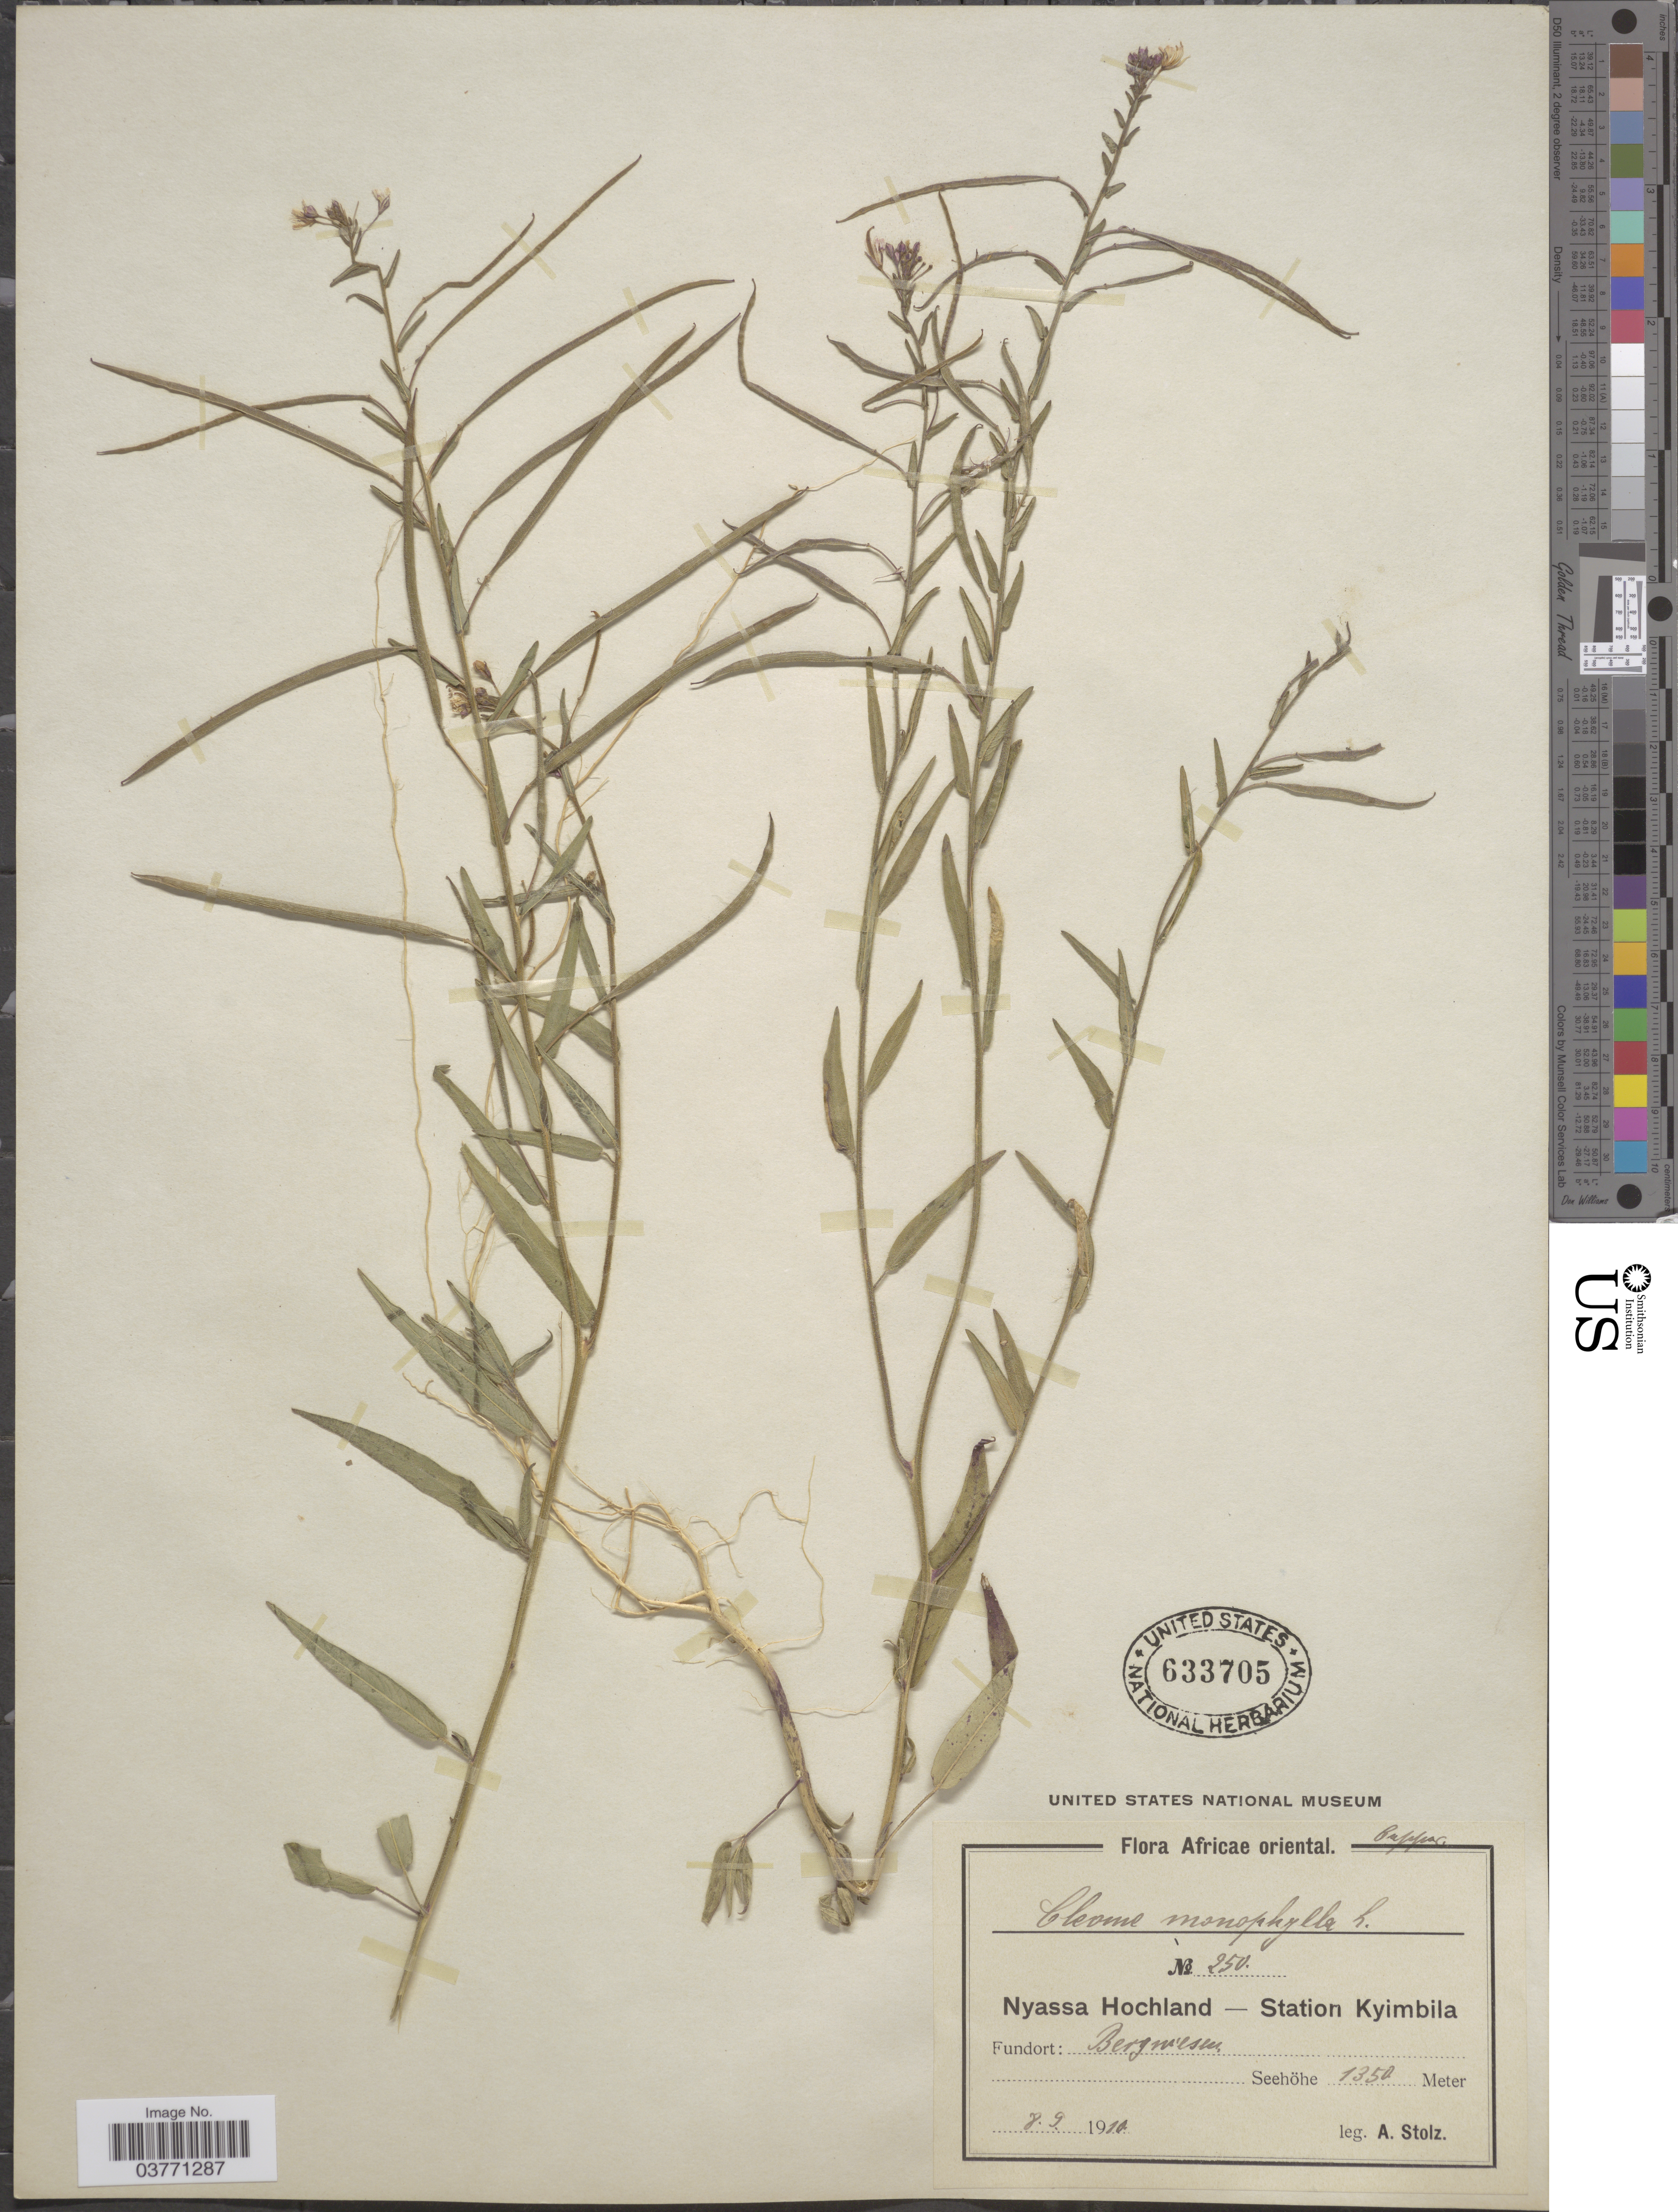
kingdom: Plantae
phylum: Tracheophyta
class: Magnoliopsida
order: Brassicales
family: Cleomaceae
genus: Sieruela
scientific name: Sieruela monophylla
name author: (L.) Roalson & J.C. Hall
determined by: Strong, M. T., (US), Smithsonian Institution - National Museum of Natural History (UNITED STATES)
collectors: A. Stolz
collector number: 250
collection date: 1910-09-08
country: Tanzania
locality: Africae oriental. Nyassa Hochland - Station Kyimbila.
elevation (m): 1350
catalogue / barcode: US 633705